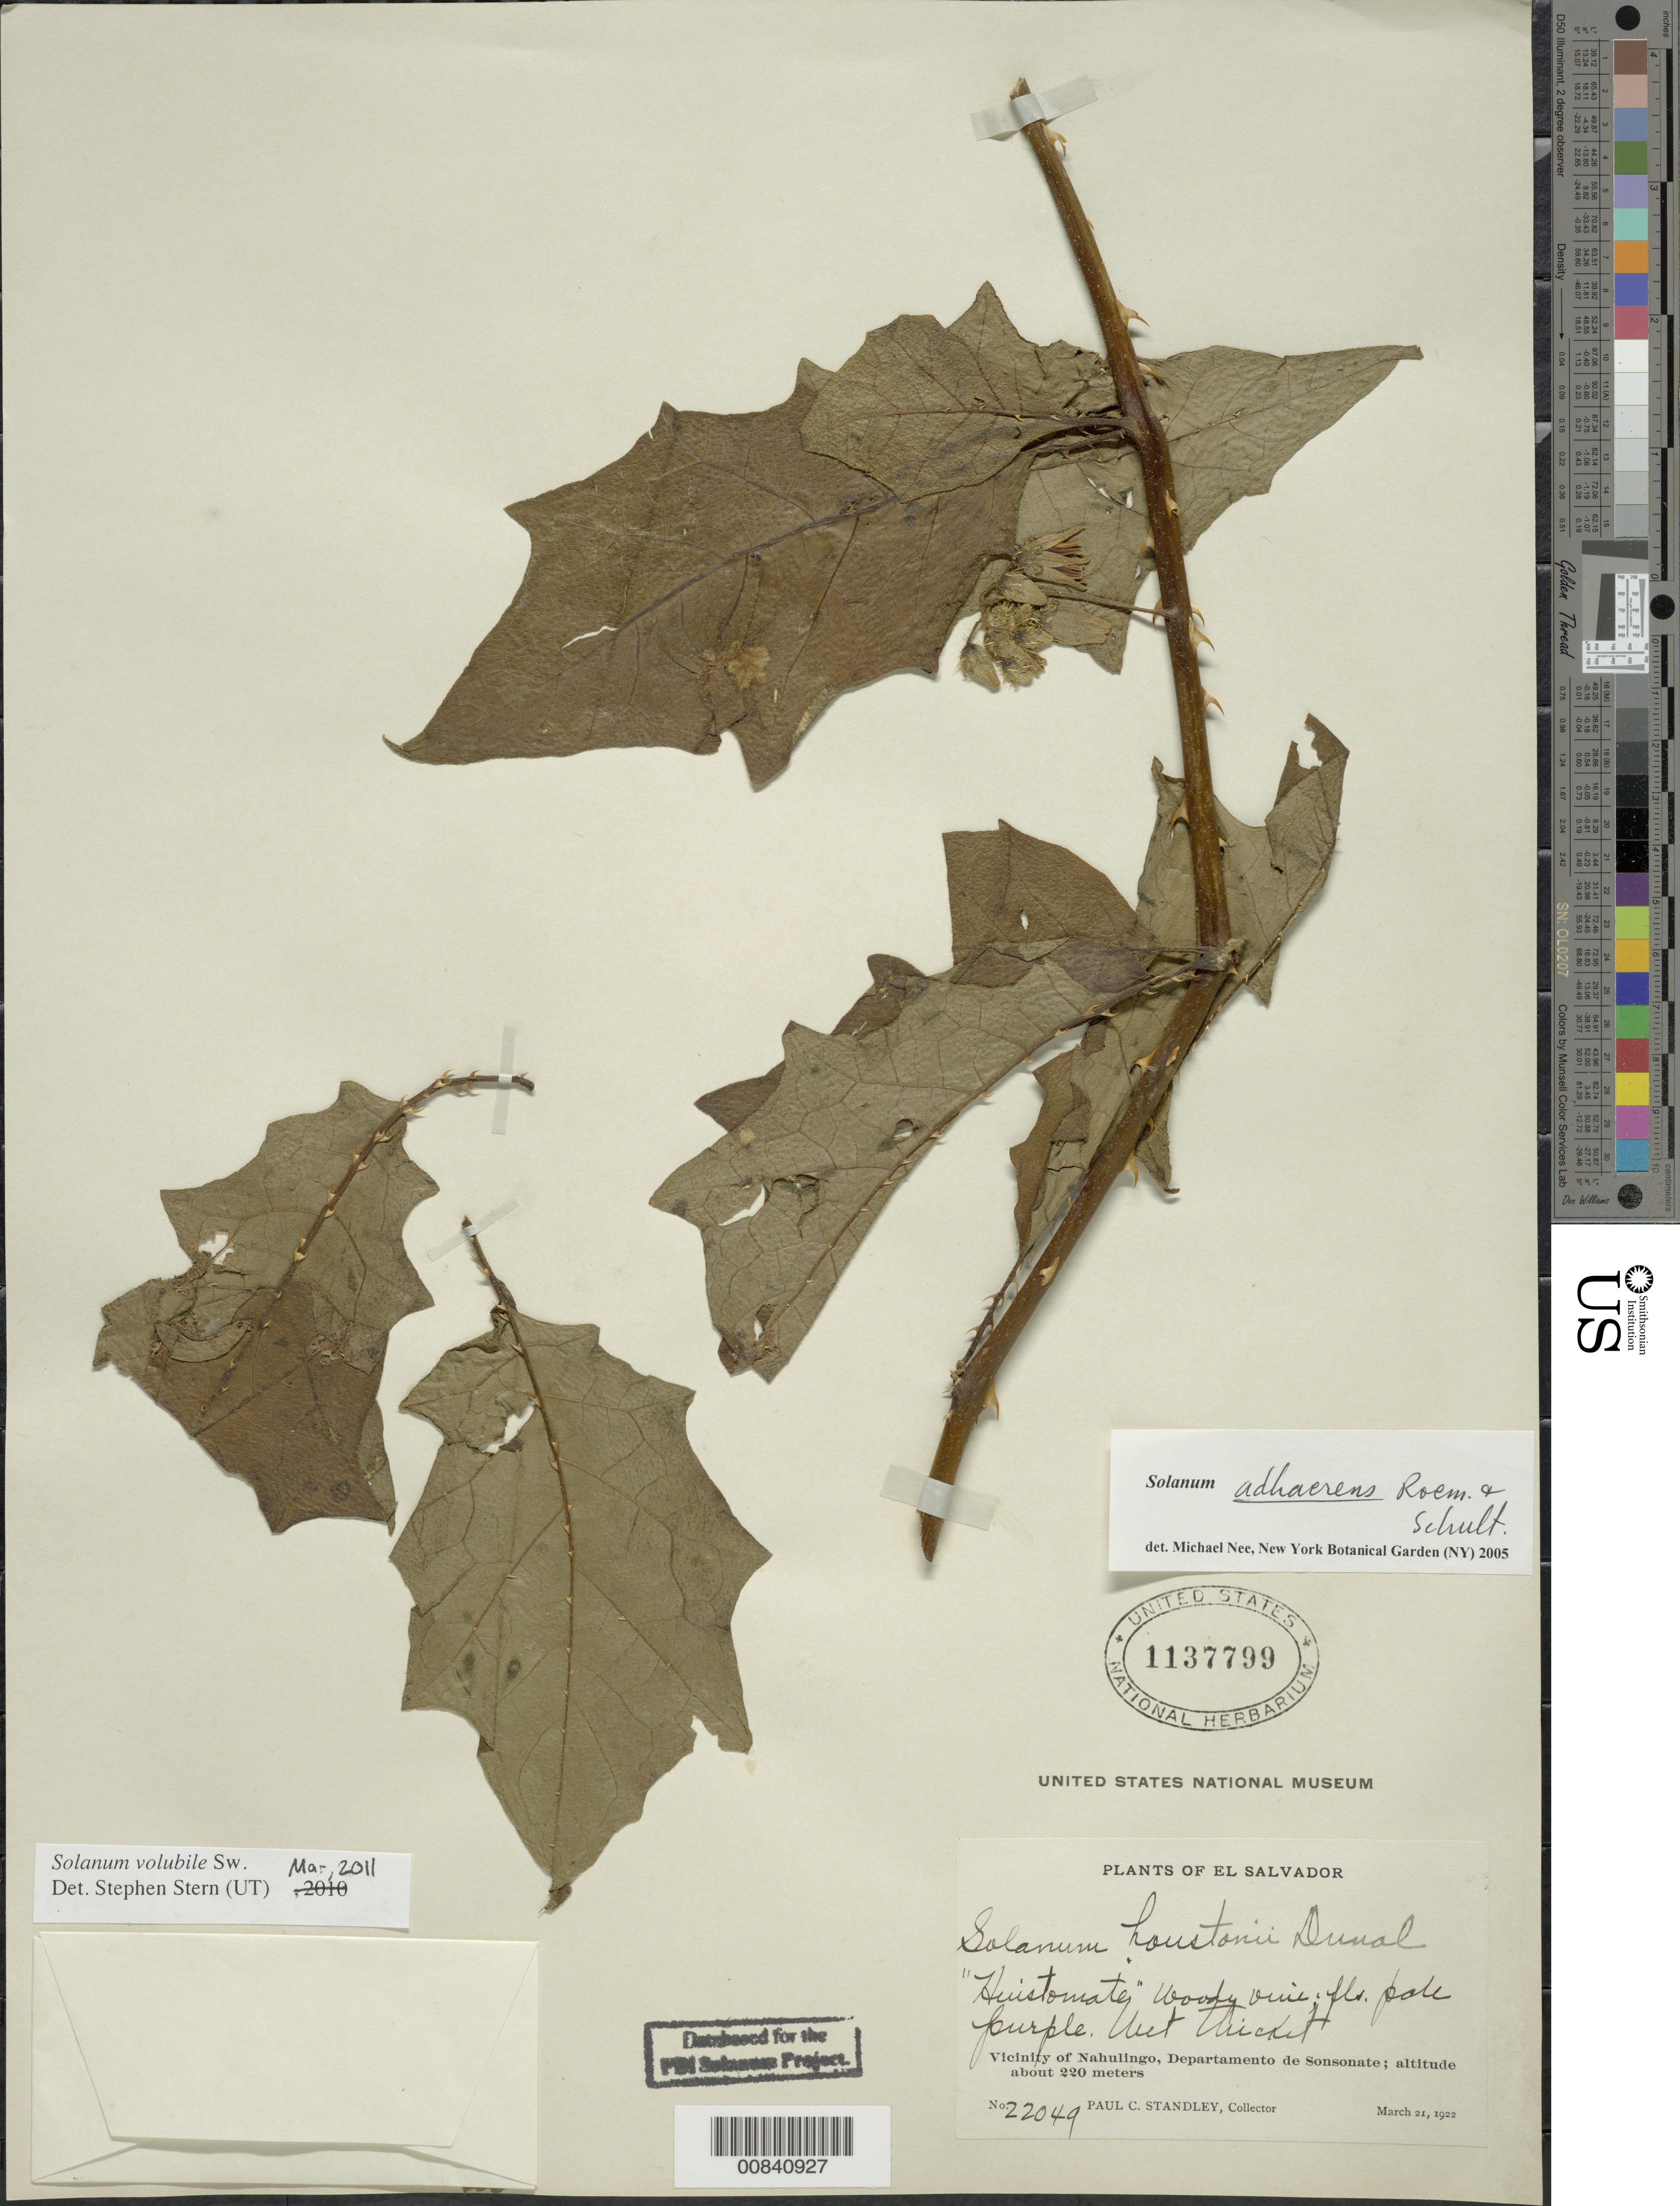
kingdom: Plantae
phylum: Tracheophyta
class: Magnoliopsida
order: Solanales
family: Solanaceae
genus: Solanum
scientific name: Solanum adhaerens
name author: Roem. & Schult.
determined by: Nee, Michael H.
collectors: P. C. Standley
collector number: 22049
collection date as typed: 21 Mar 1992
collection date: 1992-03-21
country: El Salvador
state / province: Sonsonate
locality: Vicinity of Nahulingo.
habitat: Wet thicket.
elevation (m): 220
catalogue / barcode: US 1137799